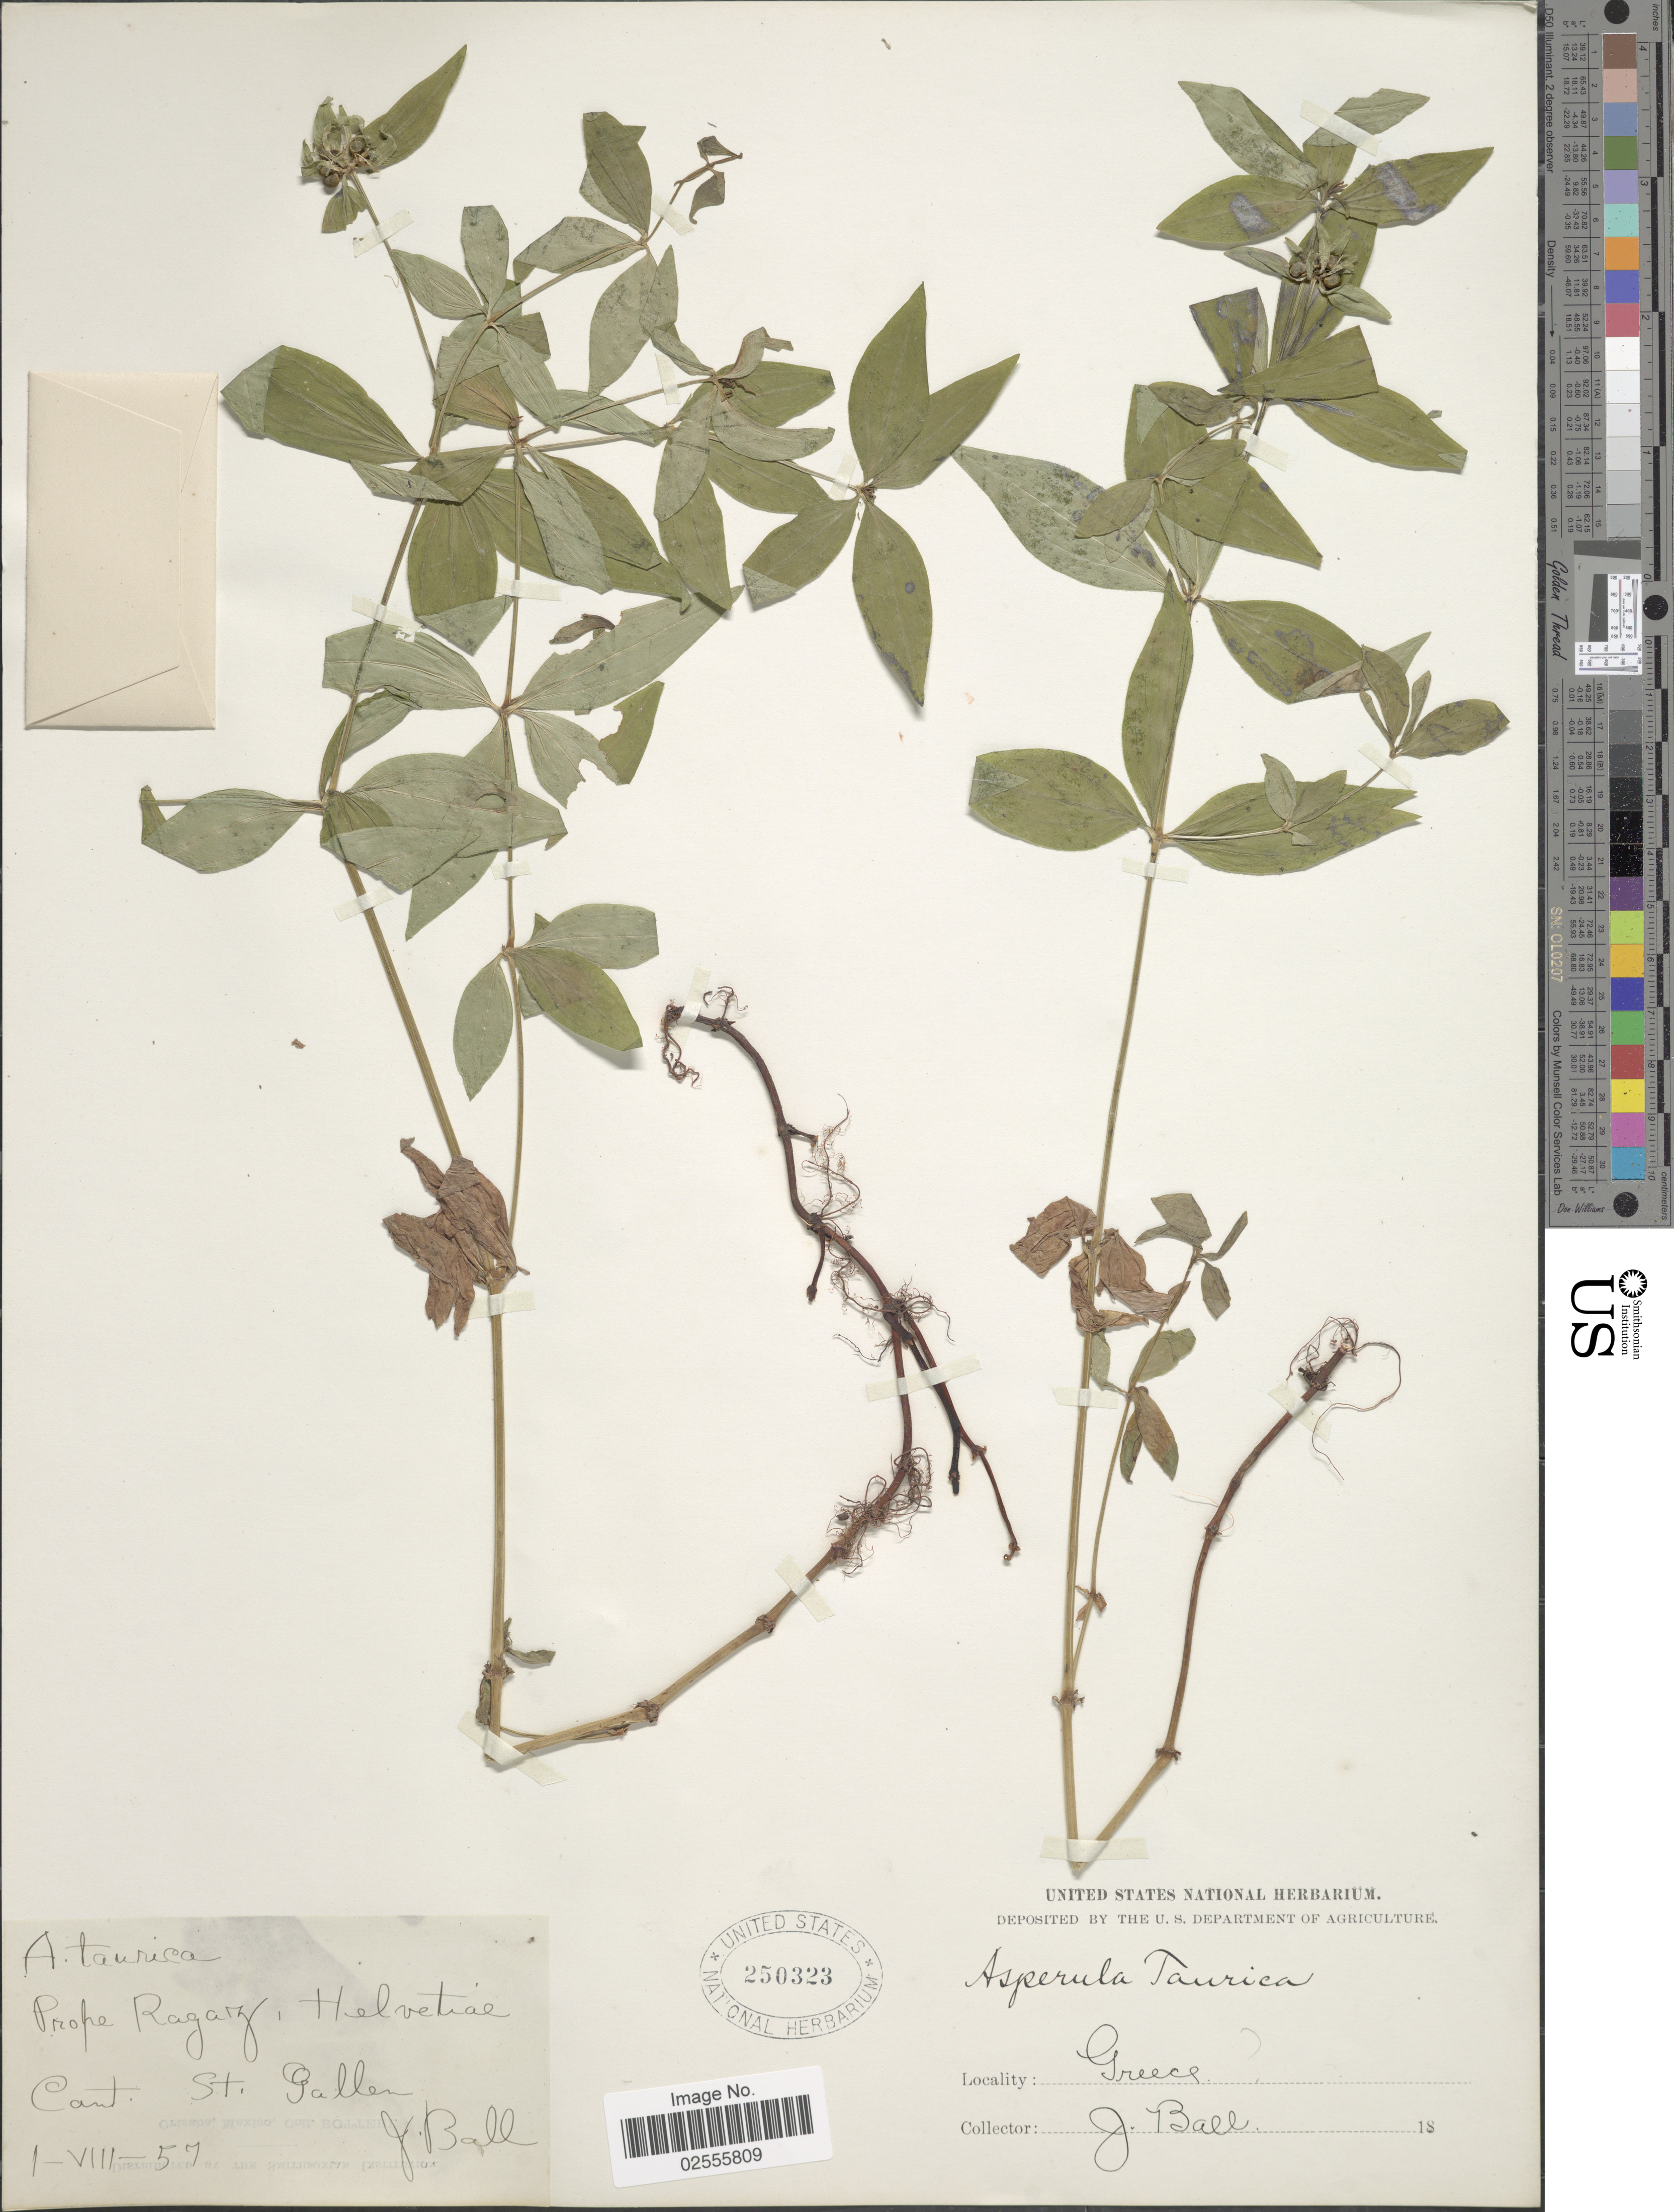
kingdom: Plantae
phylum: Tracheophyta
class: Magnoliopsida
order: Gentianales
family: Rubiaceae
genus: Asperula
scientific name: Asperula taurina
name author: L.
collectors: J. Ball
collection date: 1857-08-01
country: Switzerland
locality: Prope Ragaz, Helvetiae Cant. St. Gallen, Greece [unsure placement]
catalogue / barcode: US 250323